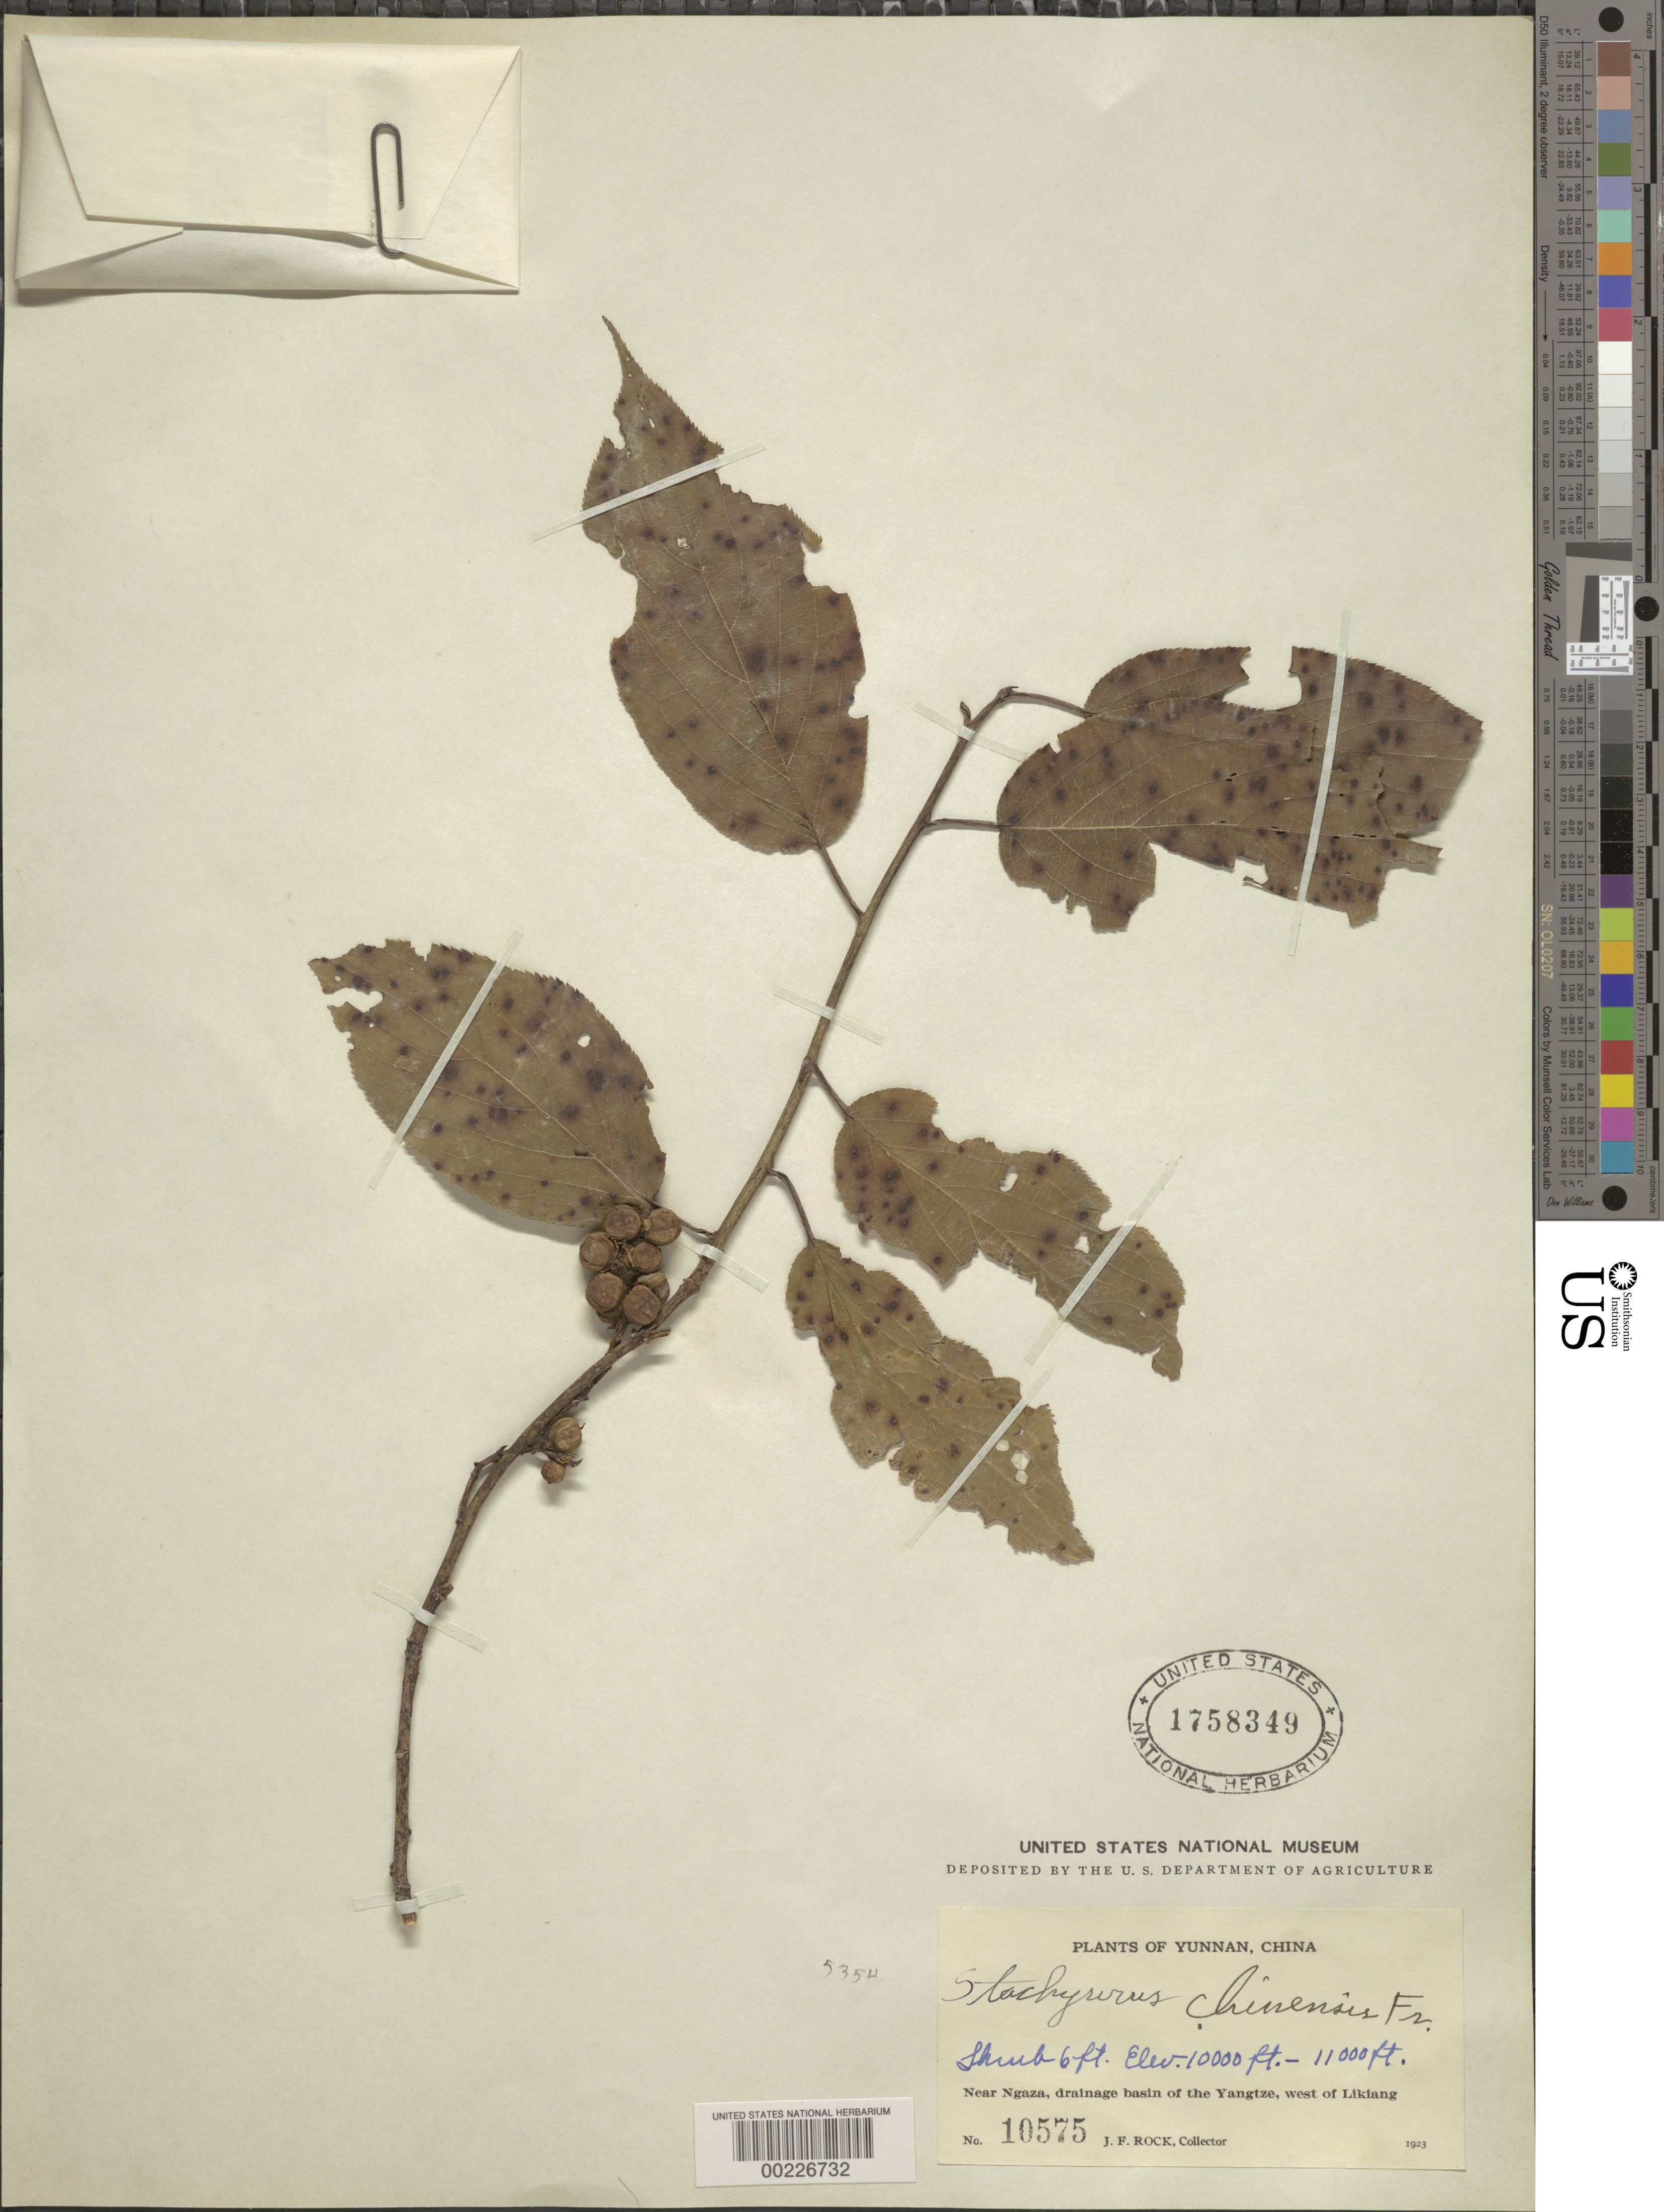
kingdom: Plantae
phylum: Tracheophyta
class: Magnoliopsida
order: Crossosomatales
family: Stachyuraceae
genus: Stachyurus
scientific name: Stachyurus chinensis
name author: Franch.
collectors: J. F. Rock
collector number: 10575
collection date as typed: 1923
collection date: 1923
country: China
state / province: Yunnan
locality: Near ngaza, drainage basin of the yangtze, w of likiang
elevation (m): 3048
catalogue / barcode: US 1758349